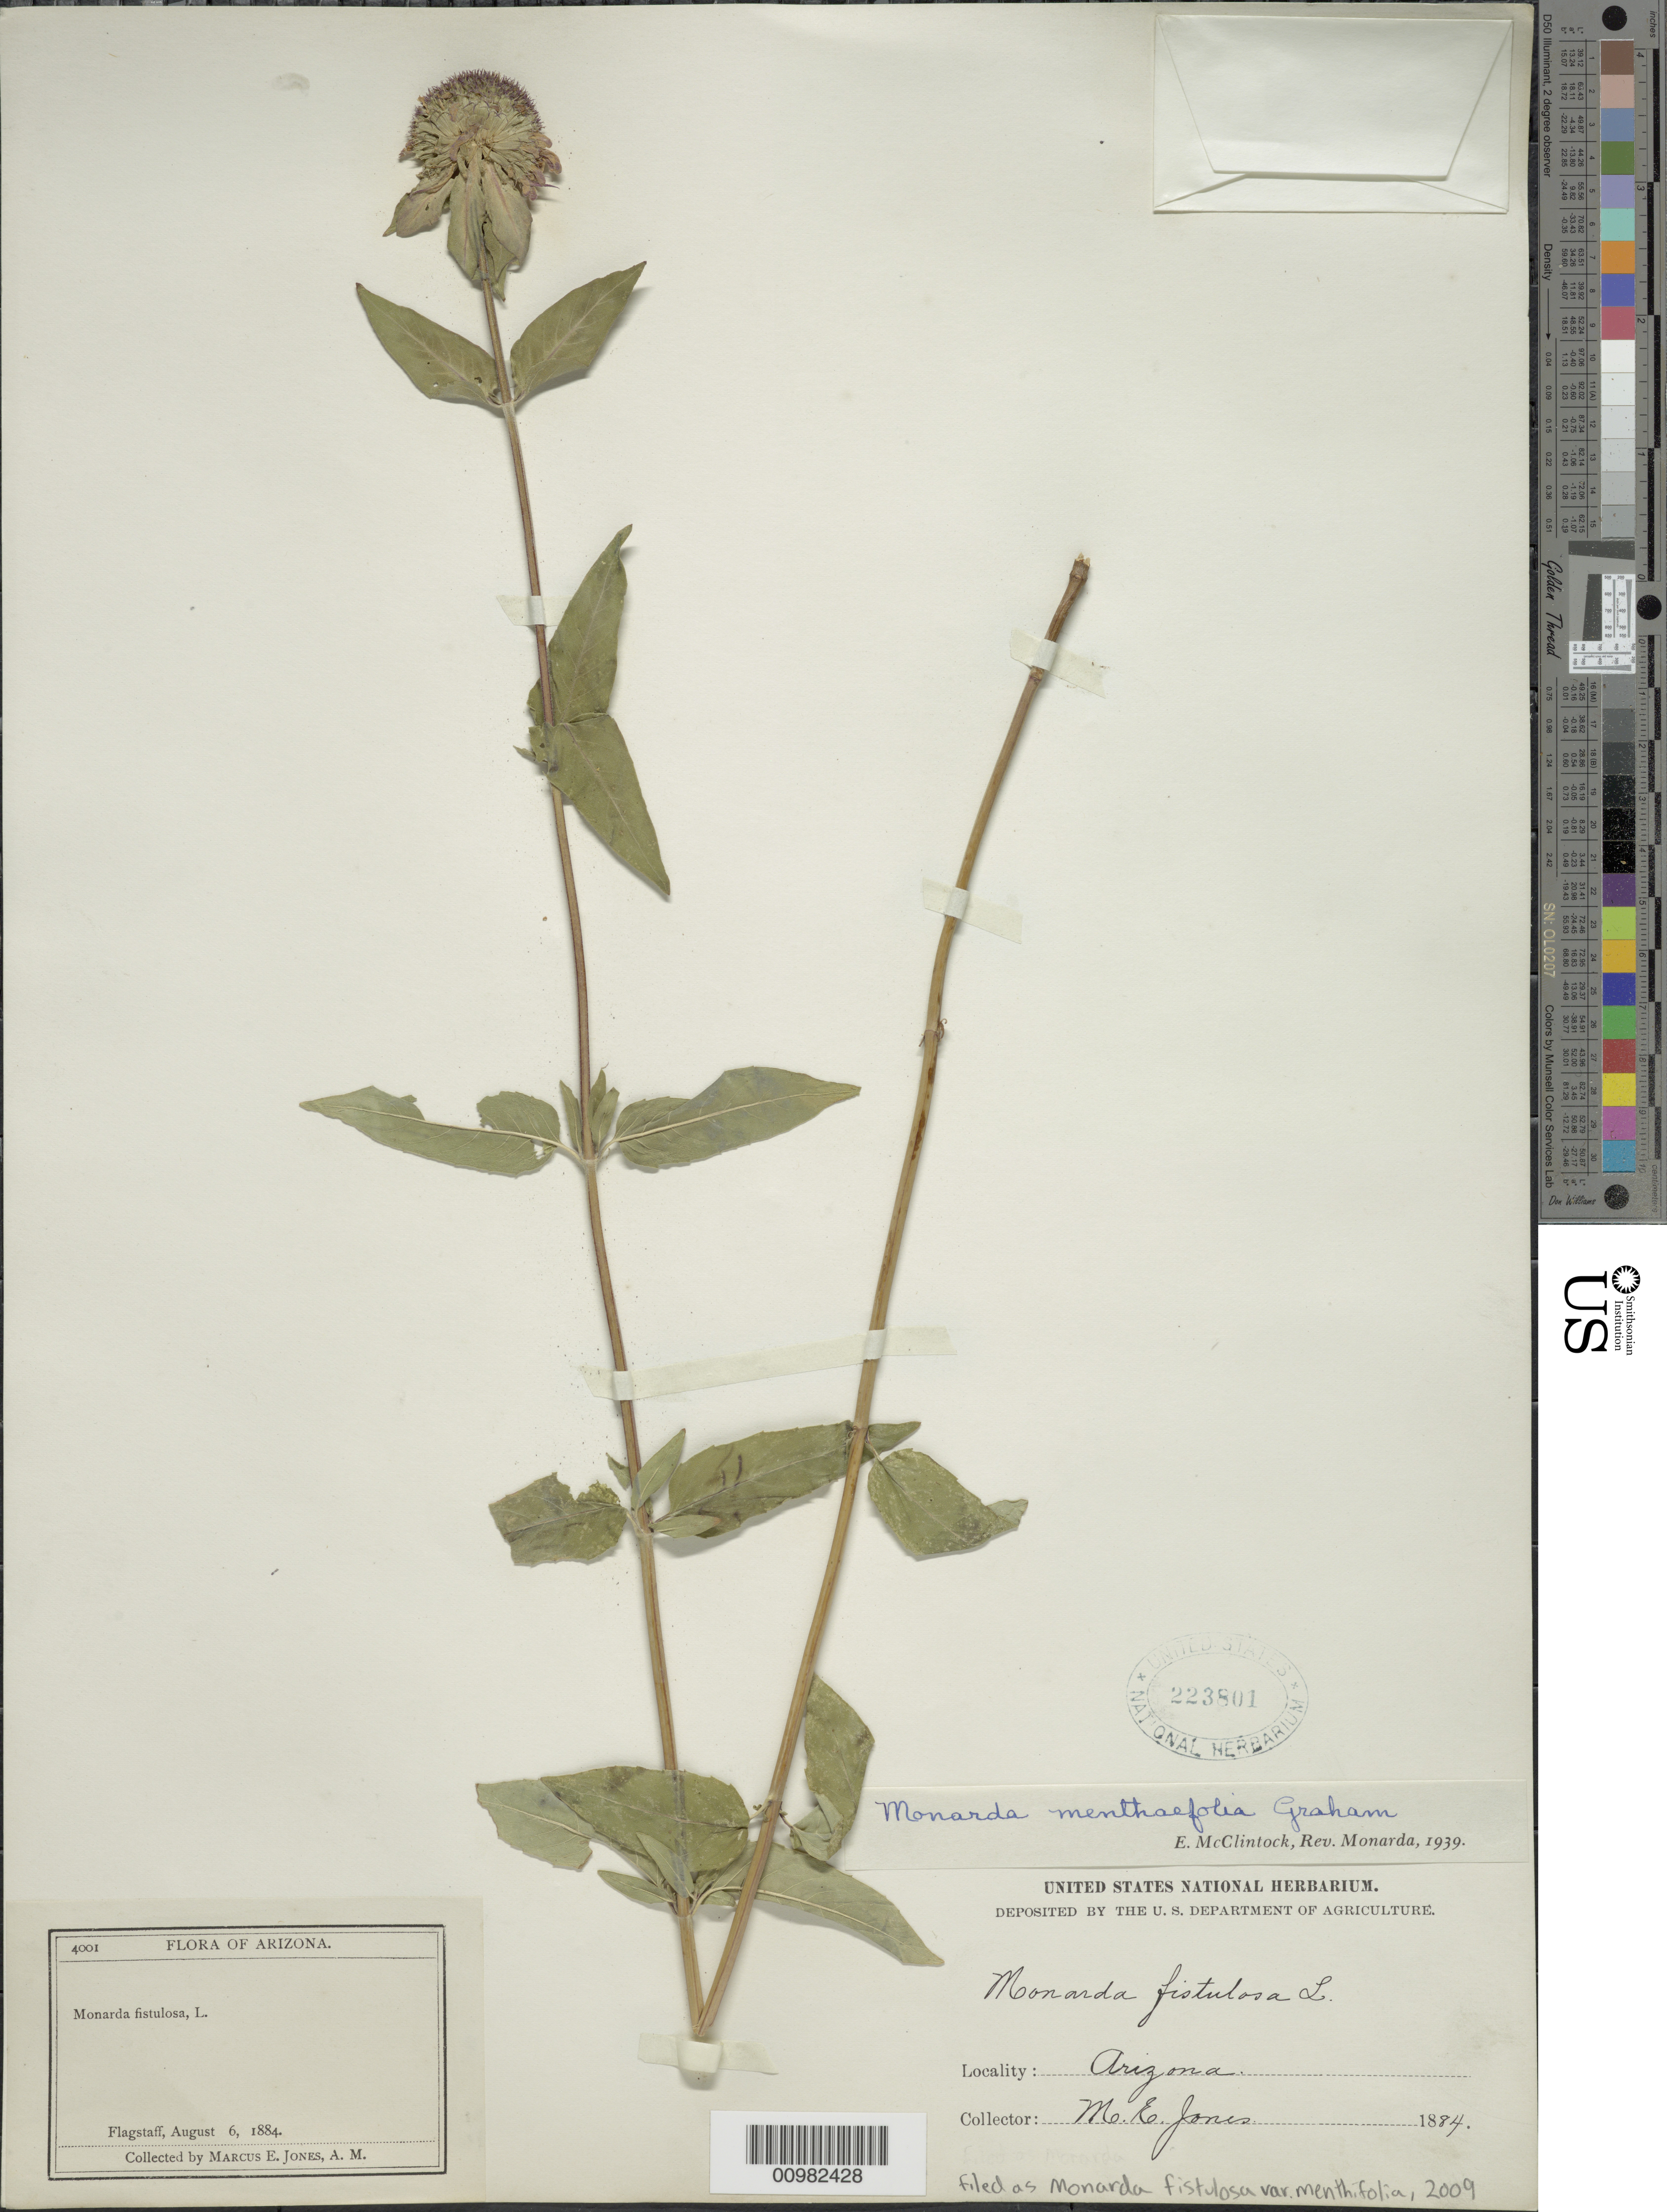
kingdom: Plantae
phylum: Tracheophyta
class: Magnoliopsida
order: Lamiales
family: Lamiaceae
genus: Monarda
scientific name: Monarda fistulosa var. menthifolia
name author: (Graham) Fernald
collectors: M. E. Jones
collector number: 4001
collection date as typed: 06 Aug 1884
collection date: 1884-08-06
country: United States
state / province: Arizona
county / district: Coconino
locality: Flagstaff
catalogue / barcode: US 223801